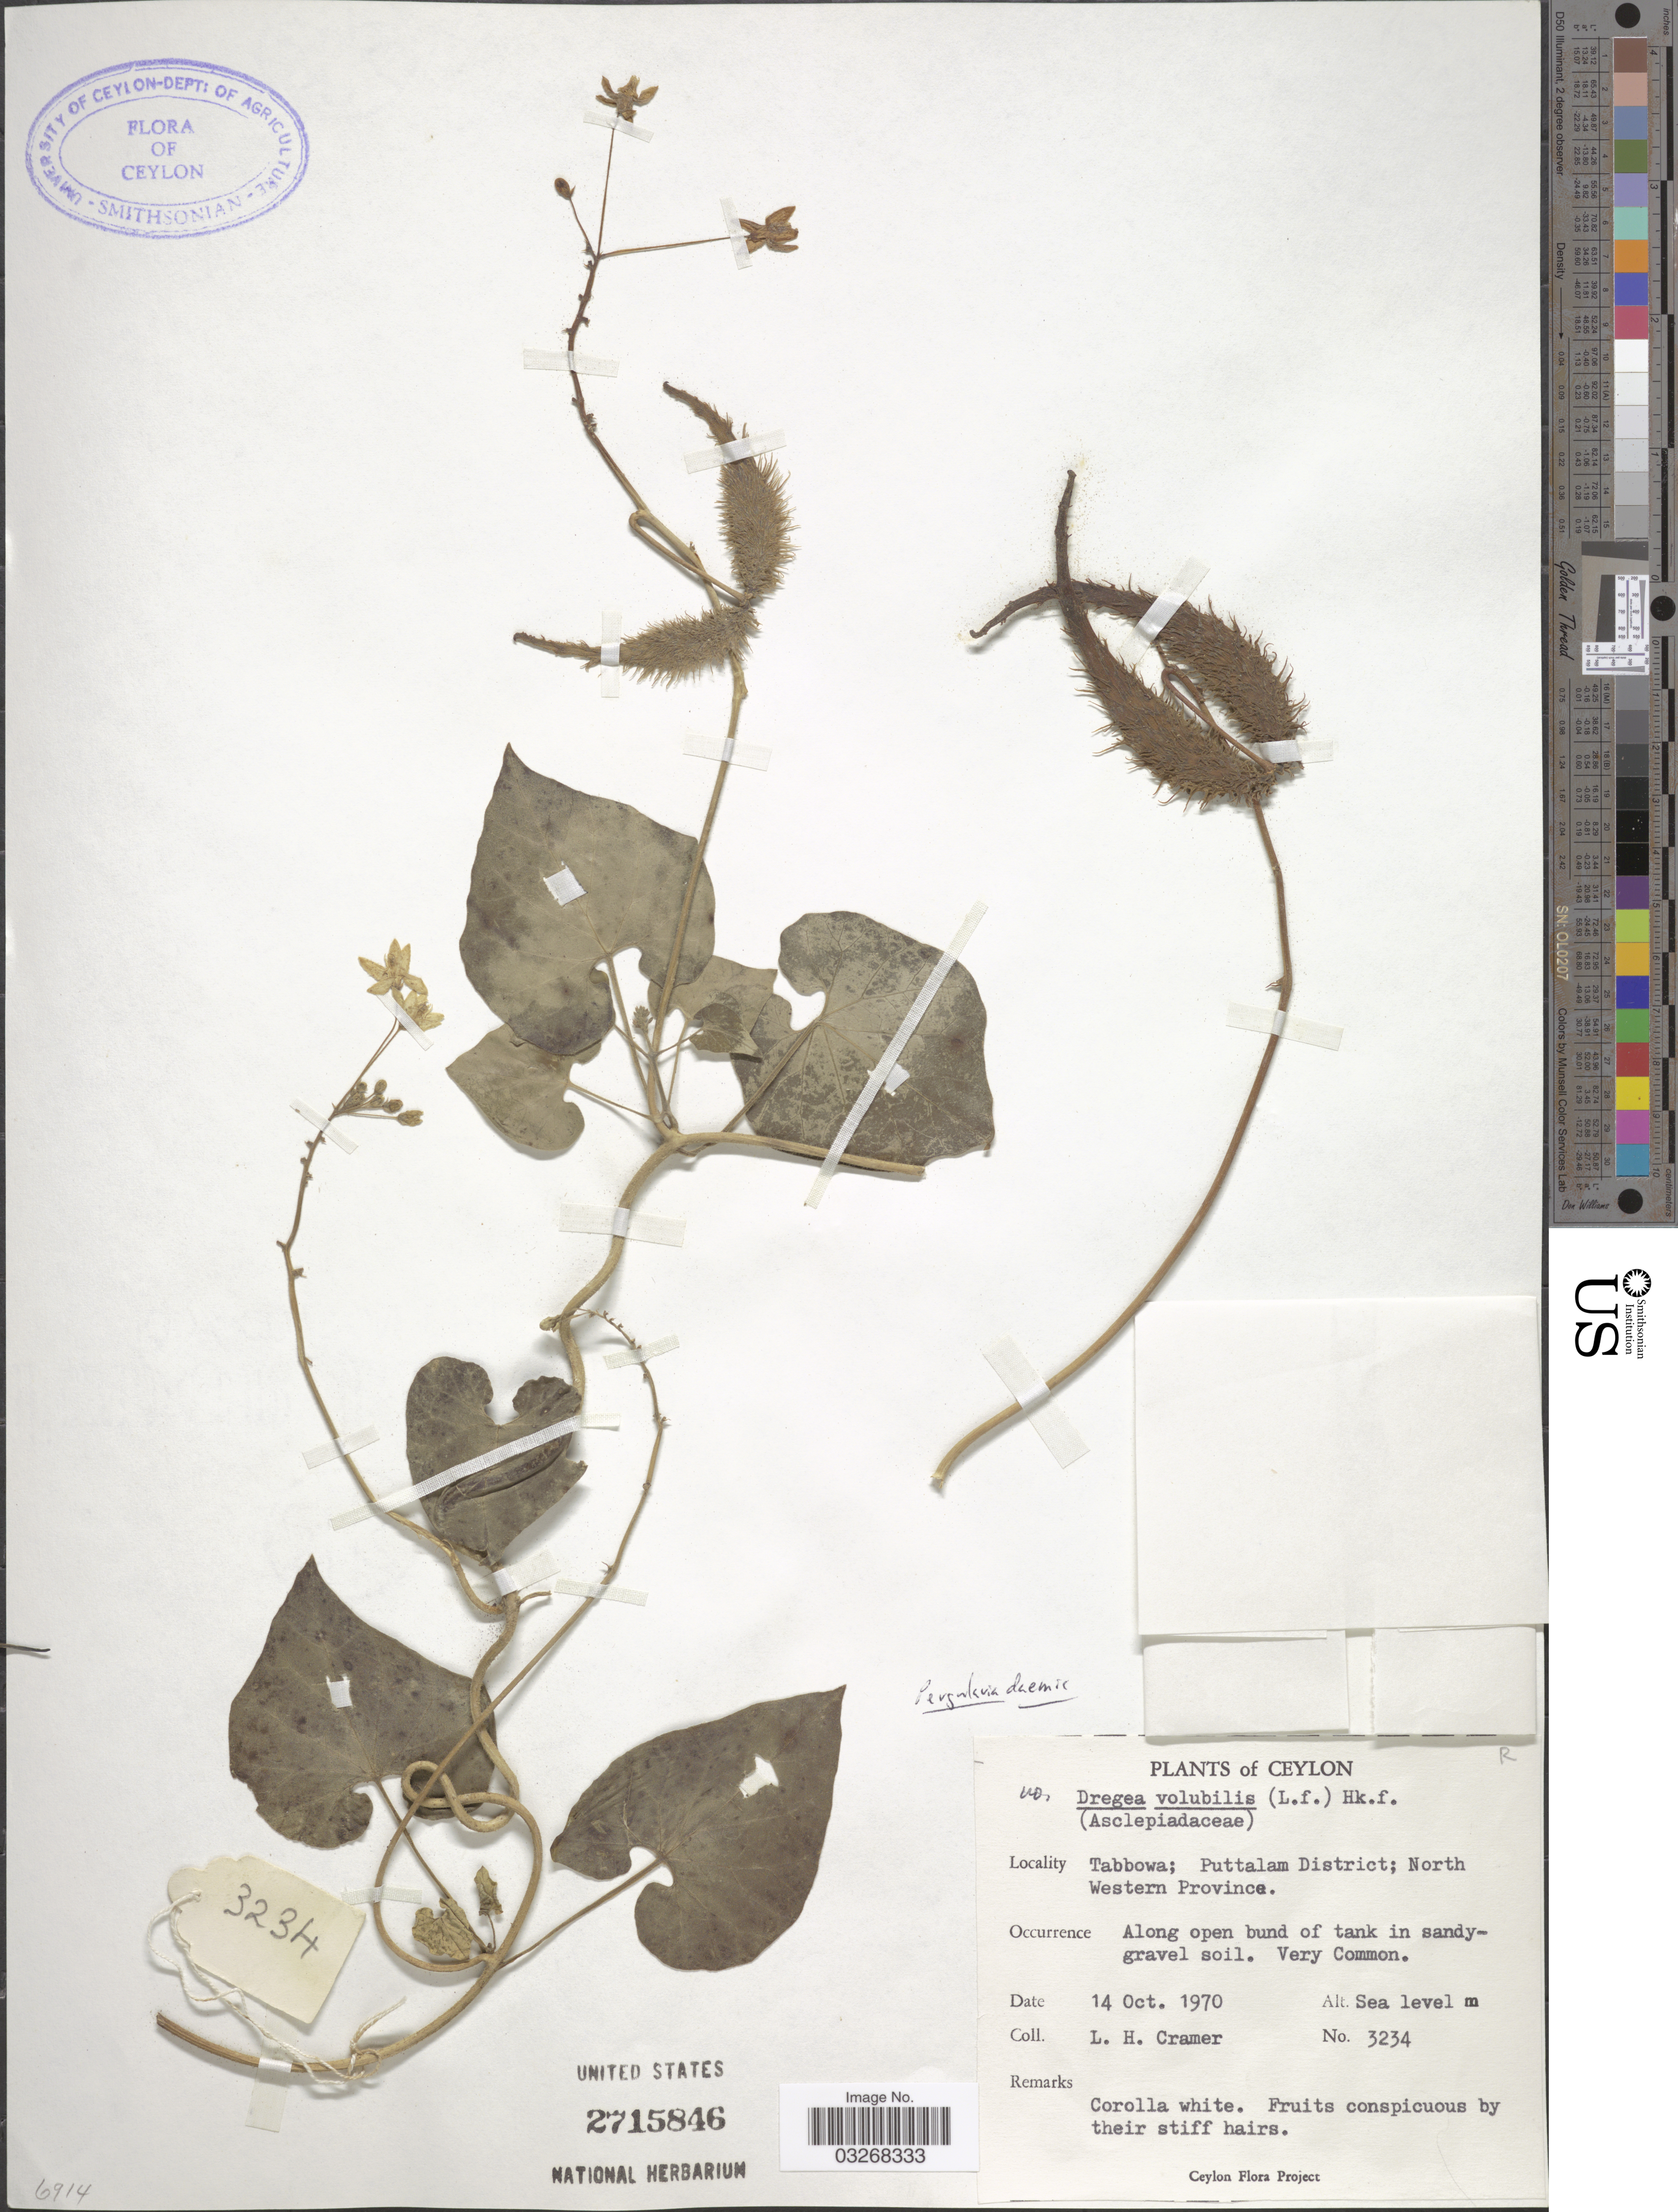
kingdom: Plantae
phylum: Tracheophyta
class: Magnoliopsida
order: Gentianales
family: Apocynaceae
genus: Pergularia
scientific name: Pergularia daemia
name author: (Forssk.) Chiov.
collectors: L. H. Cramer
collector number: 3234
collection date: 1970-10-14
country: Sri Lanka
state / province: North Western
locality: Ceylon. Tabbowa; Puttalam District.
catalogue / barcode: US 2715846